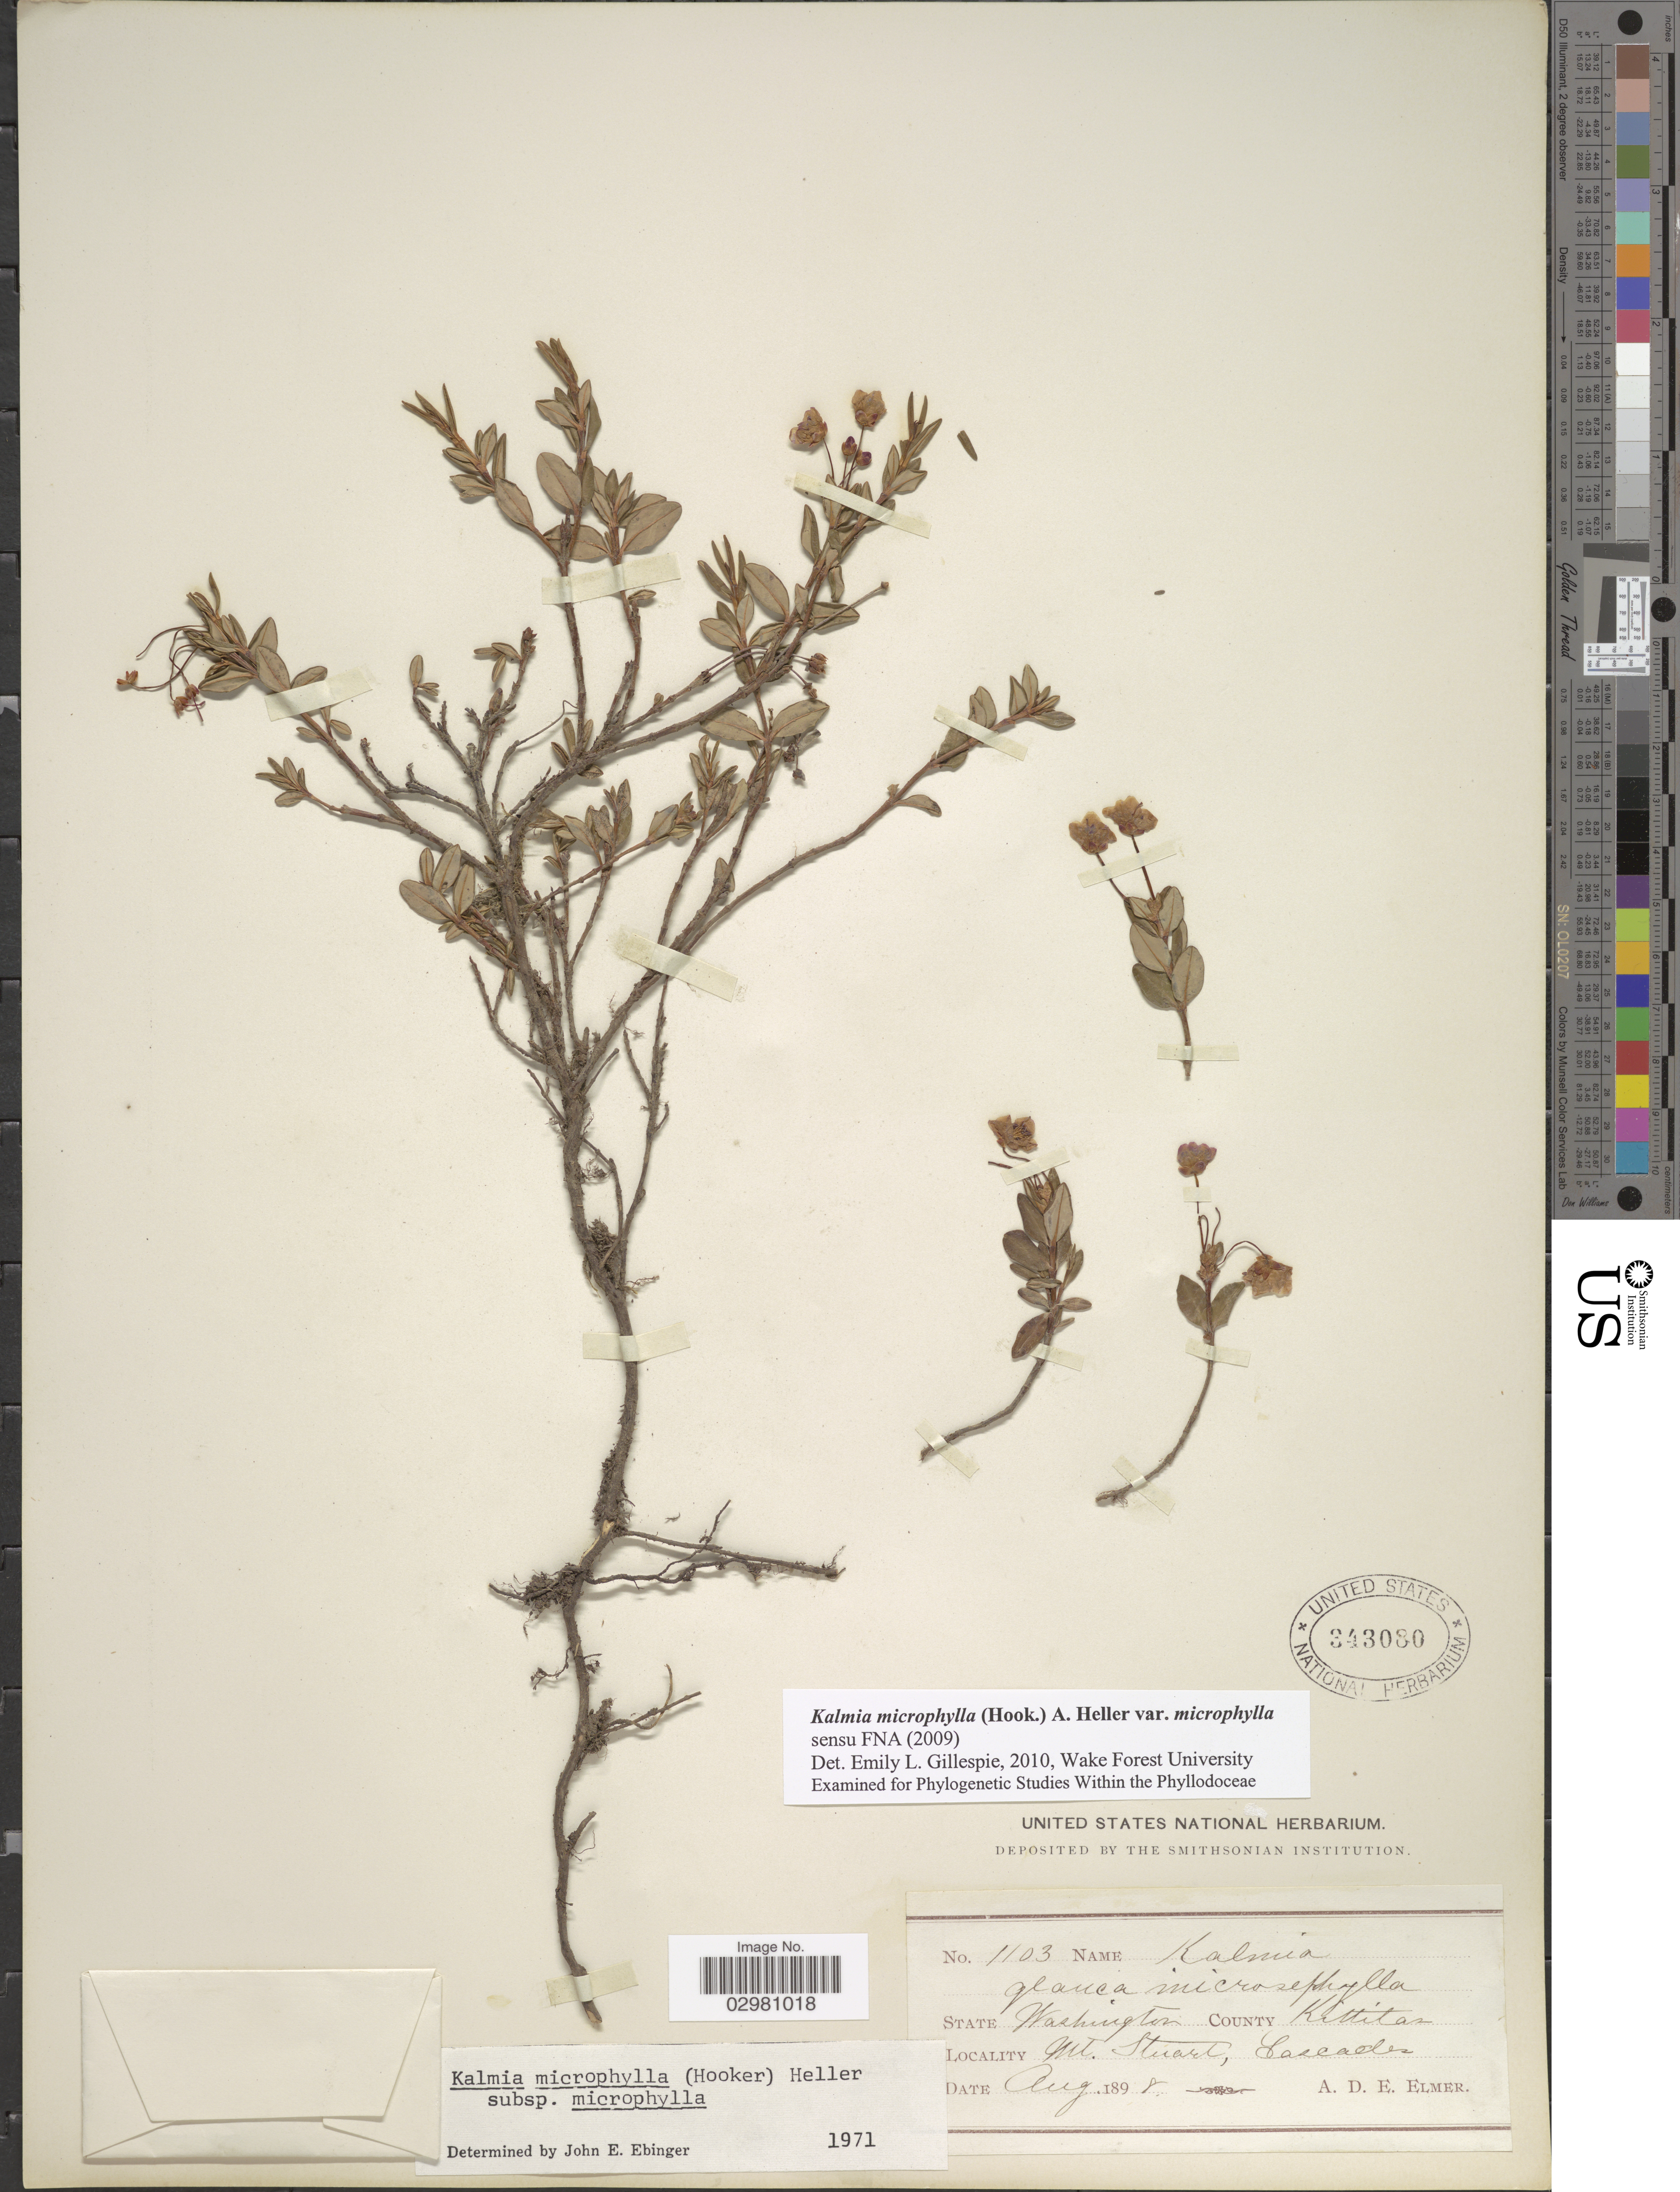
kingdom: Plantae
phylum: Tracheophyta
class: Magnoliopsida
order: Ericales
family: Ericaceae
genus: Kalmia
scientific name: Kalmia microphylla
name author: (Hook.) A. Heller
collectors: A. D. E. Elmer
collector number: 1103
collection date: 1898-08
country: United States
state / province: Washington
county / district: Kittitas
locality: County Kittitas. Mt. Stuart, Cascades.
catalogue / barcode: US 343080